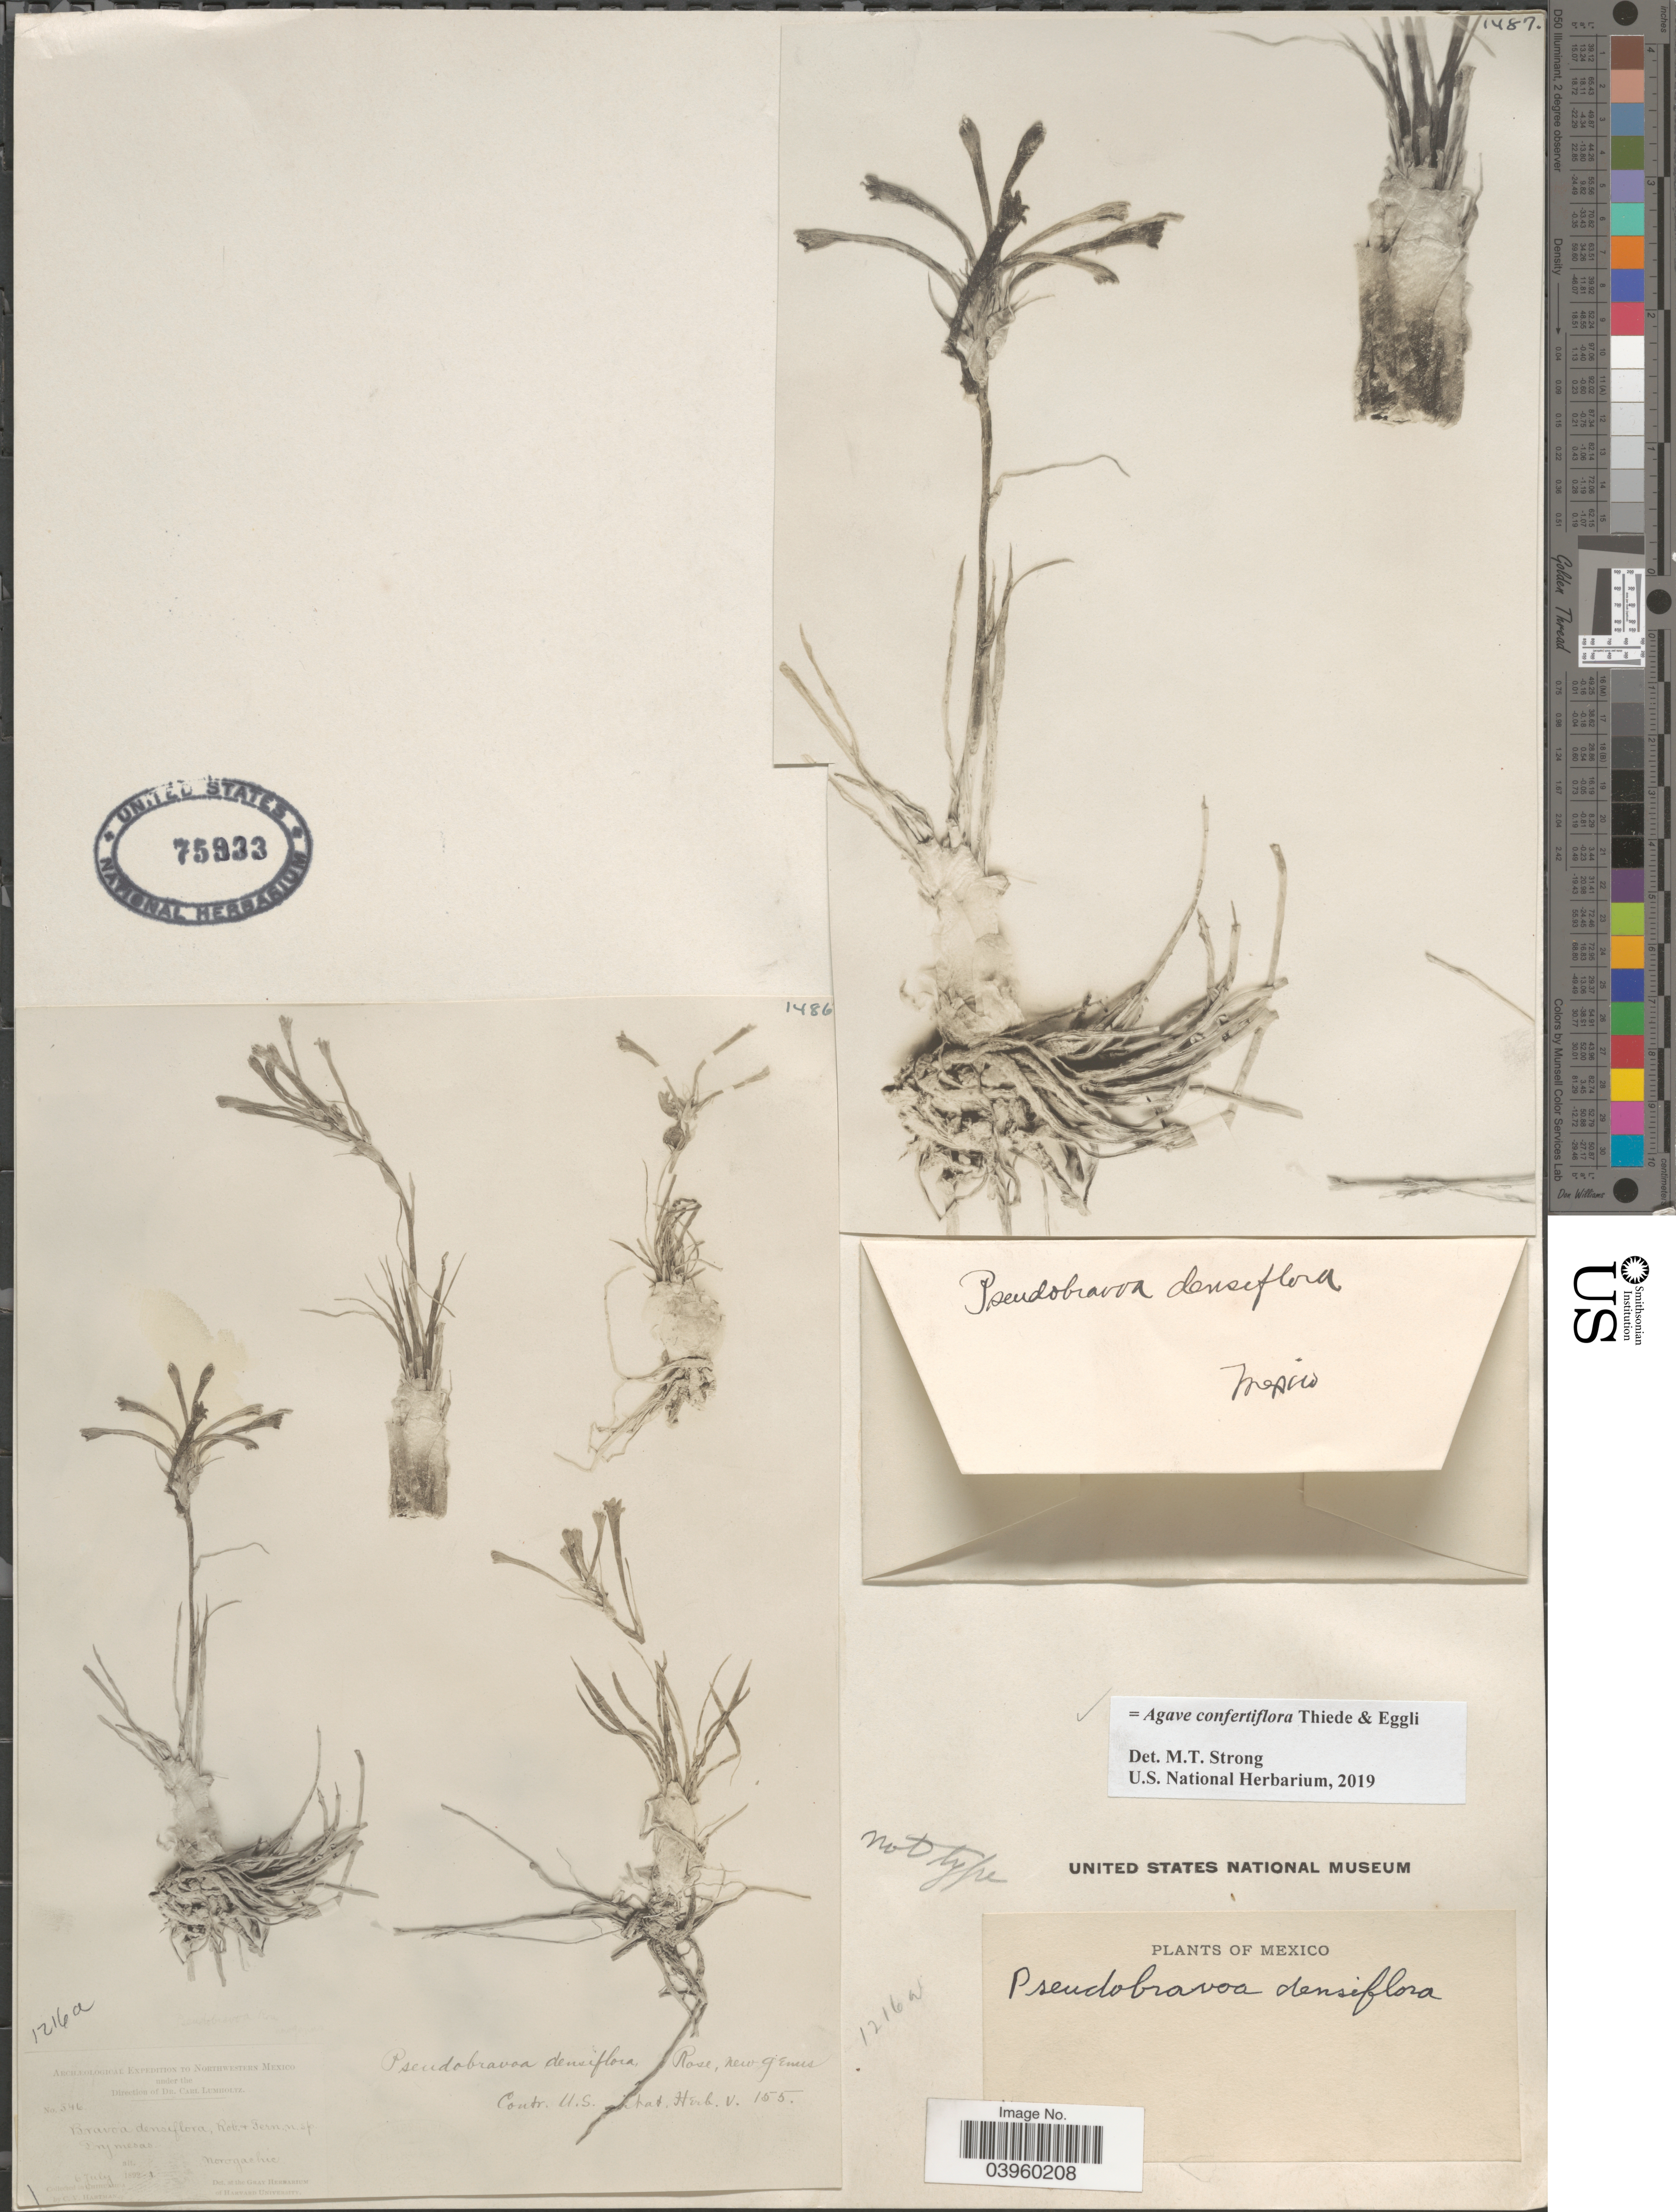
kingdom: Plantae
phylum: Tracheophyta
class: Liliopsida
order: Asparagales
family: Asparagaceae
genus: Agave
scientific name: Agave confertiflora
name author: Thiede & Eggli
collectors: C. V. Hartman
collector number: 546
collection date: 1892-07-06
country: Mexico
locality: Northwestern Mexico.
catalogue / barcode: US 75933